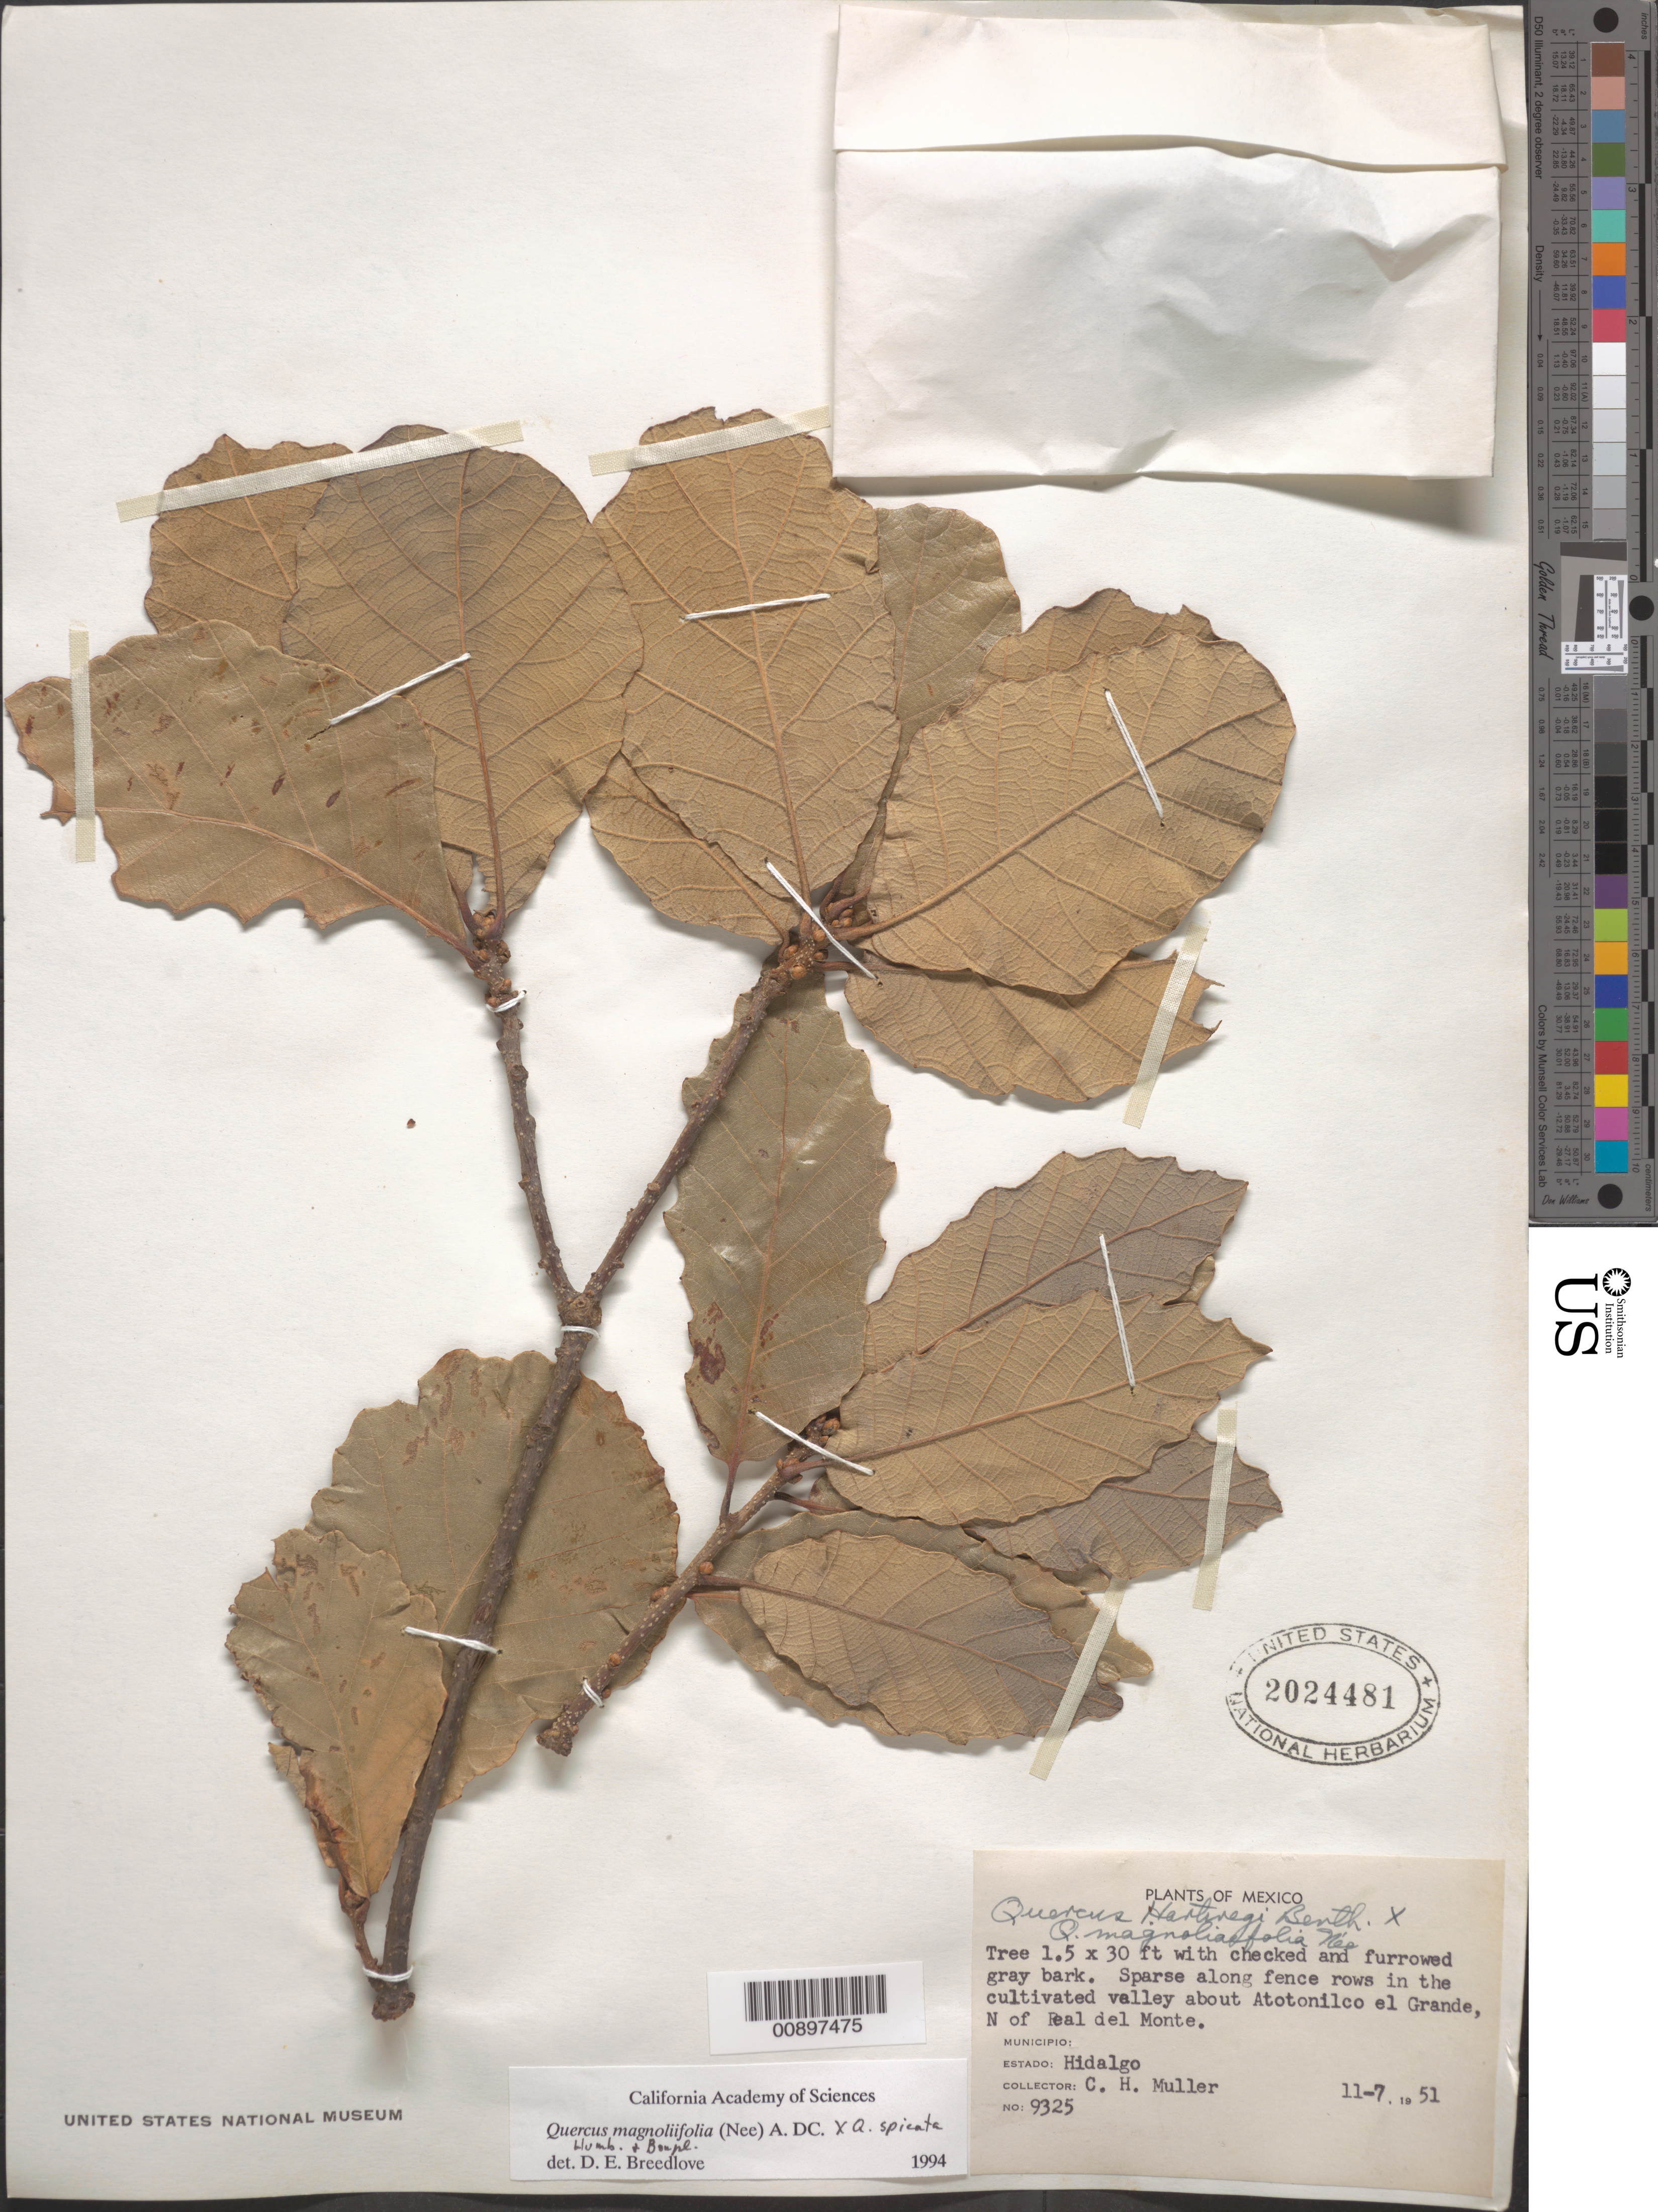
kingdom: Plantae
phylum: Tracheophyta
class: Magnoliopsida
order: Fagales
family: Fagaceae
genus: Quercus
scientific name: Quercus magnoliifolia x Q. spicata Bonpl.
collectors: C. H. Muller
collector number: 9325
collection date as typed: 07 Nov 1951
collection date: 1951-11-07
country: Mexico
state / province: Hidalgo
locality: About Atotonilco el Grande N of Real del monte. Estado Hidalgo.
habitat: Along fence rows in the cultivated valley.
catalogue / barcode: US 2024481